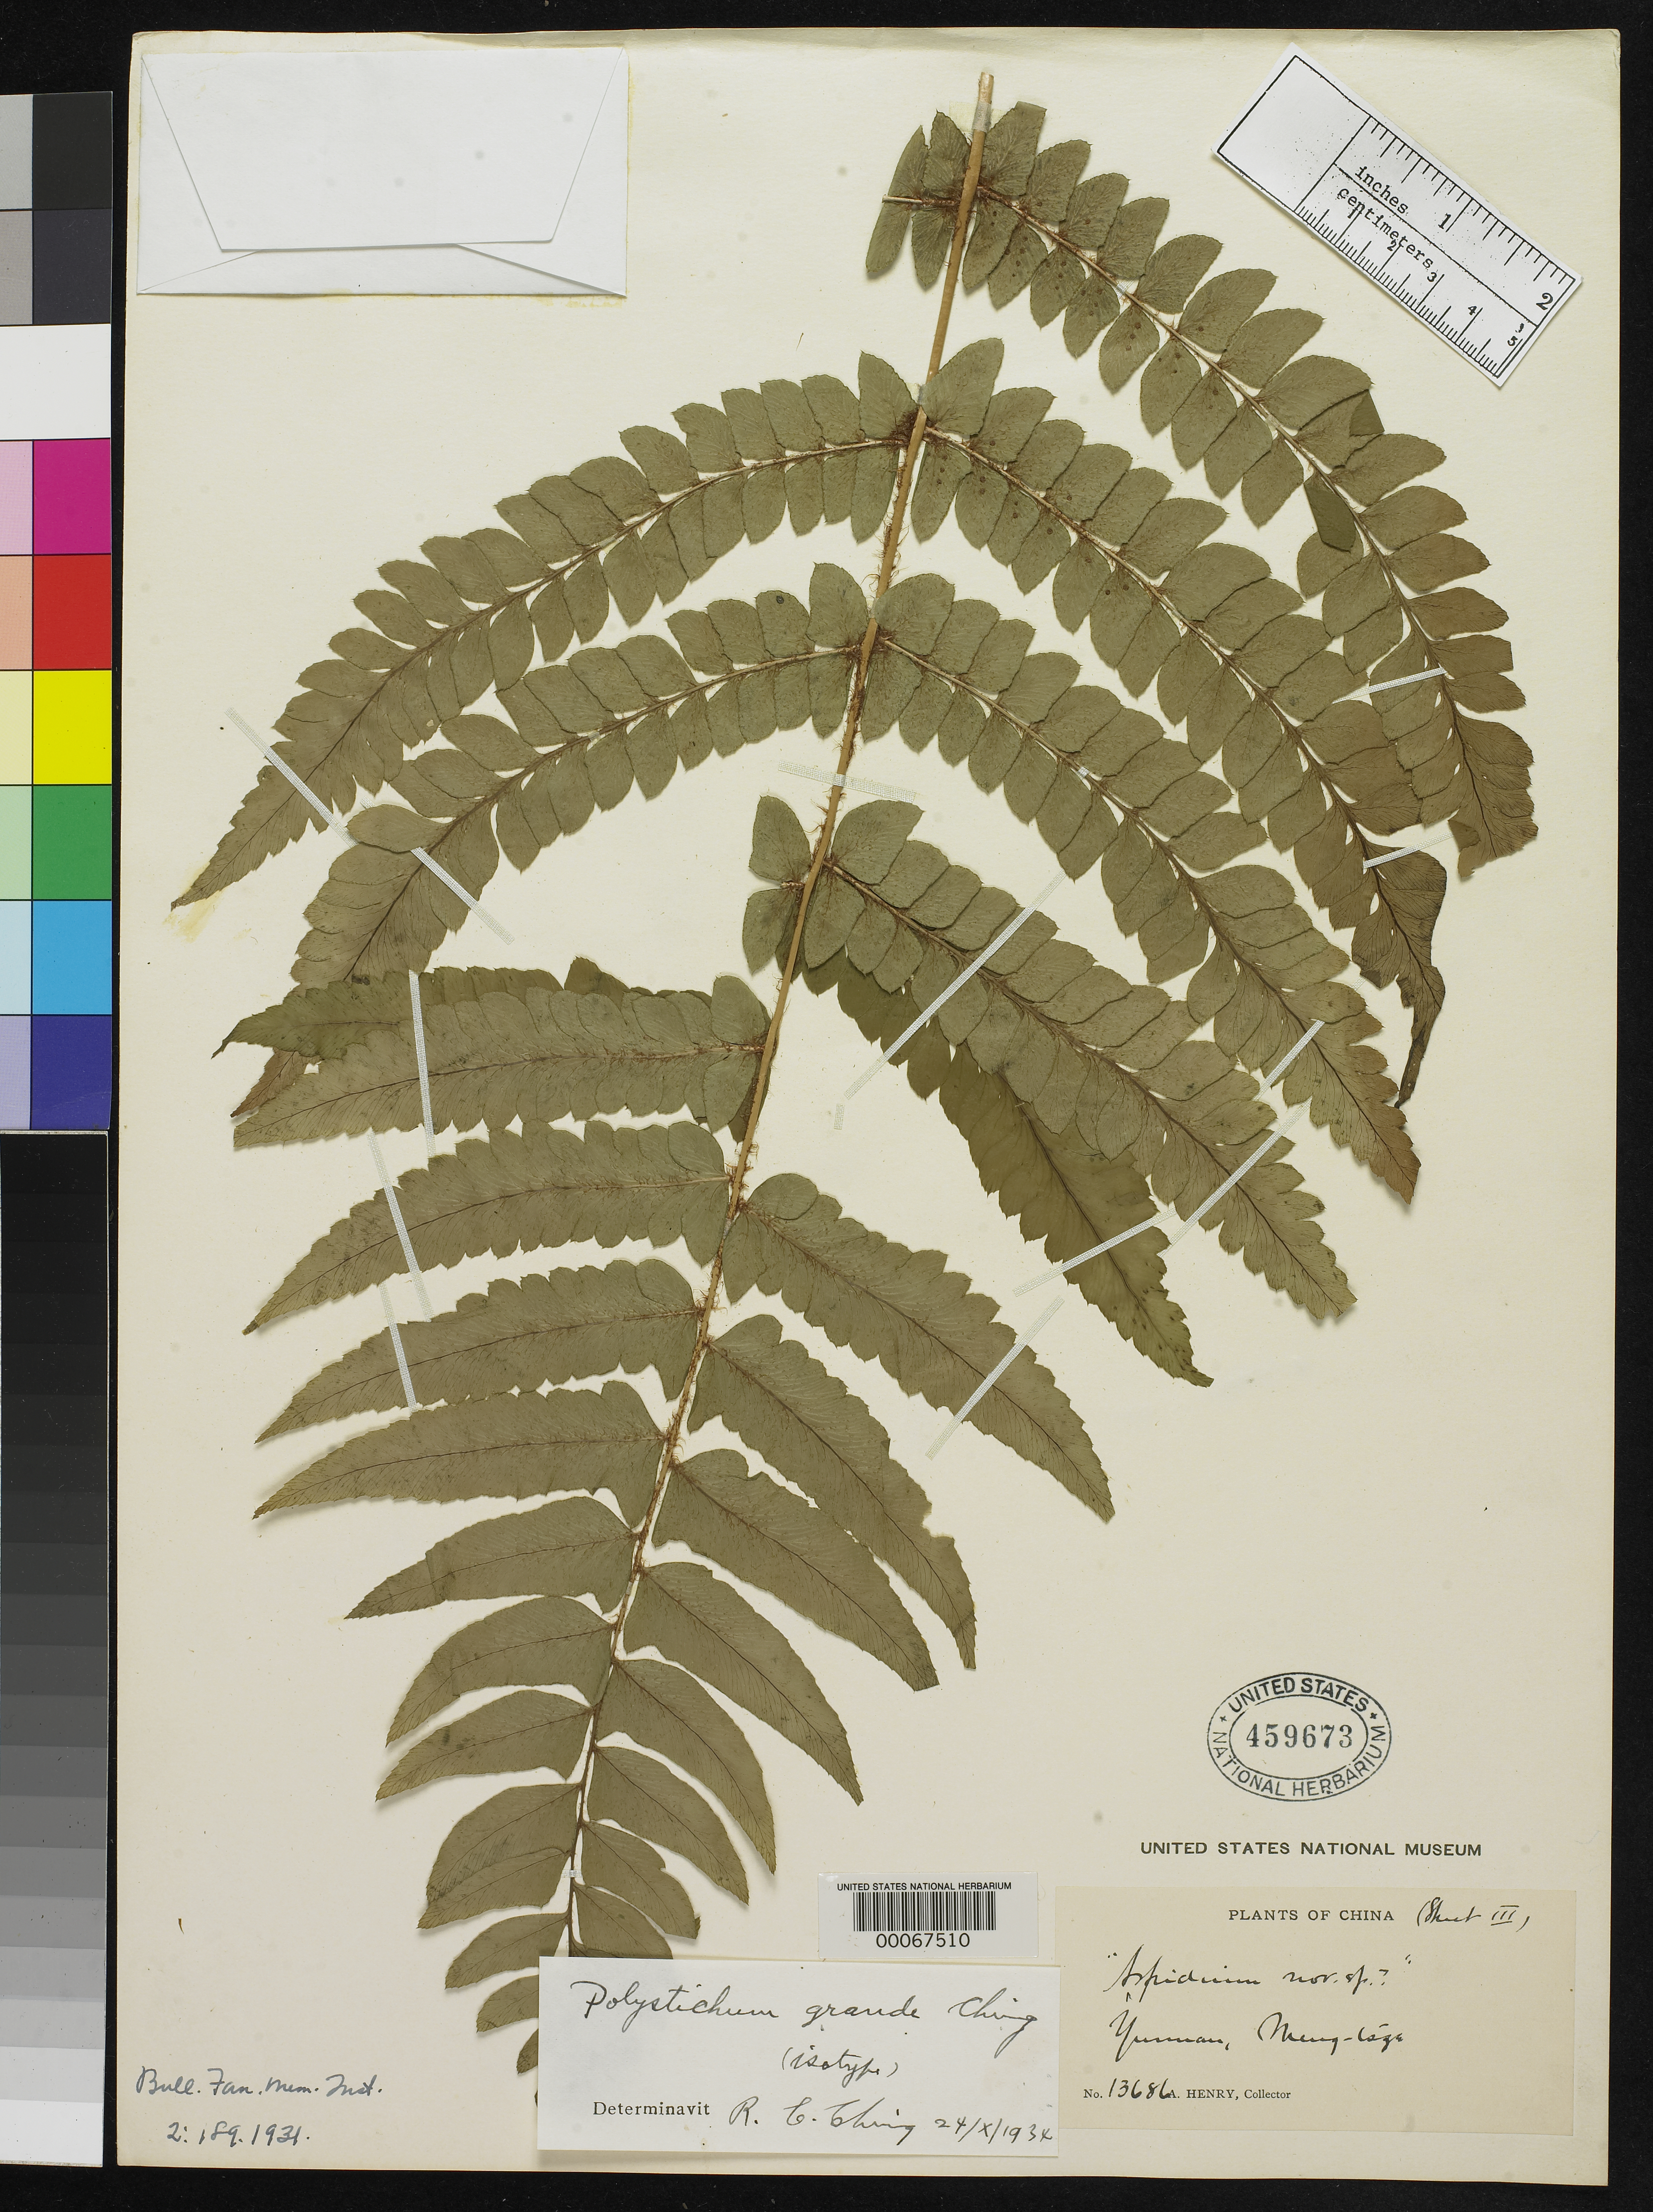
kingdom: Plantae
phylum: Tracheophyta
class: Polypodiopsida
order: Polypodiales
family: Dryopteridaceae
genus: Polystichum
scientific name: Polystichum grande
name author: Ching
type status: Type Collection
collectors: A. Henry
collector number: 13686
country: China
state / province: Yunnan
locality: Mengtze [Meng-tsze]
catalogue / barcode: US 459673